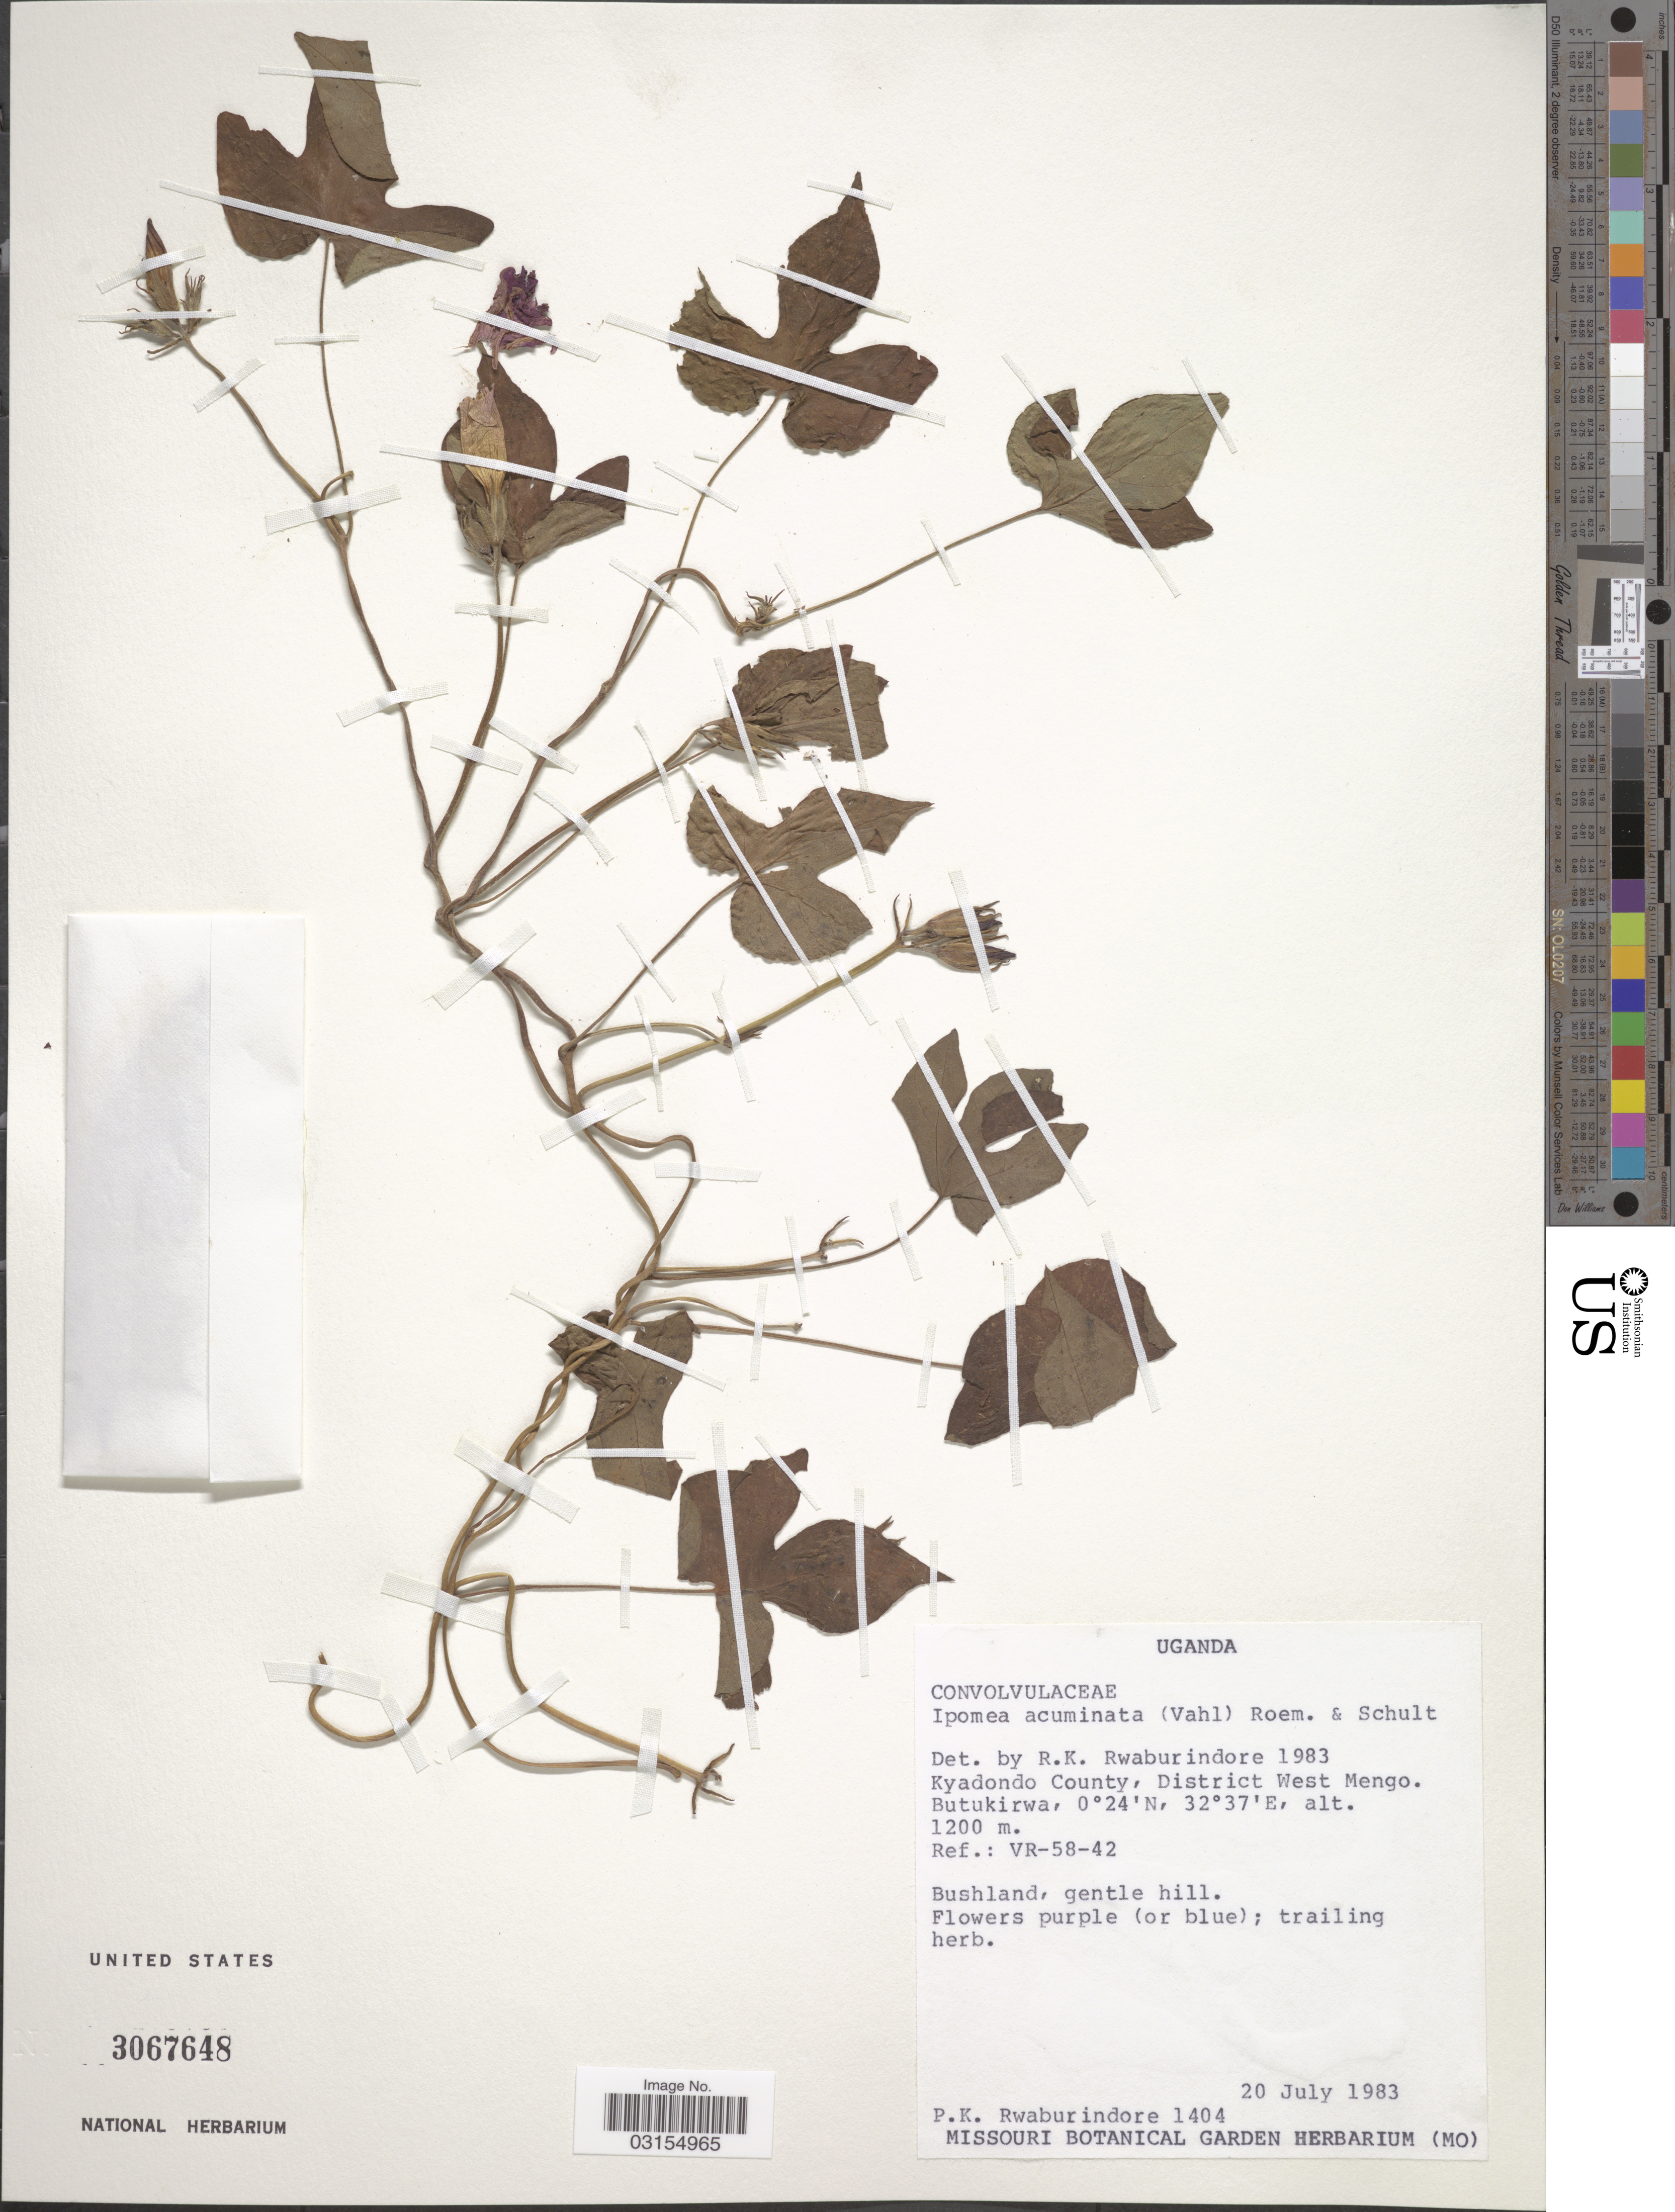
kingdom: Plantae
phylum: Tracheophyta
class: Magnoliopsida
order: Solanales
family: Convolvulaceae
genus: Ipomoea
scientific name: Ipomoea acuminata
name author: (Vahl) Roem. & Schult.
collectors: P. Rwaburindore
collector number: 1404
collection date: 1983-07-20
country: Uganda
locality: Kyadondo County, District West Mengo. Butukirwa. Ref.: VR-58-42.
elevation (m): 1200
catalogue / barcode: US 3067648